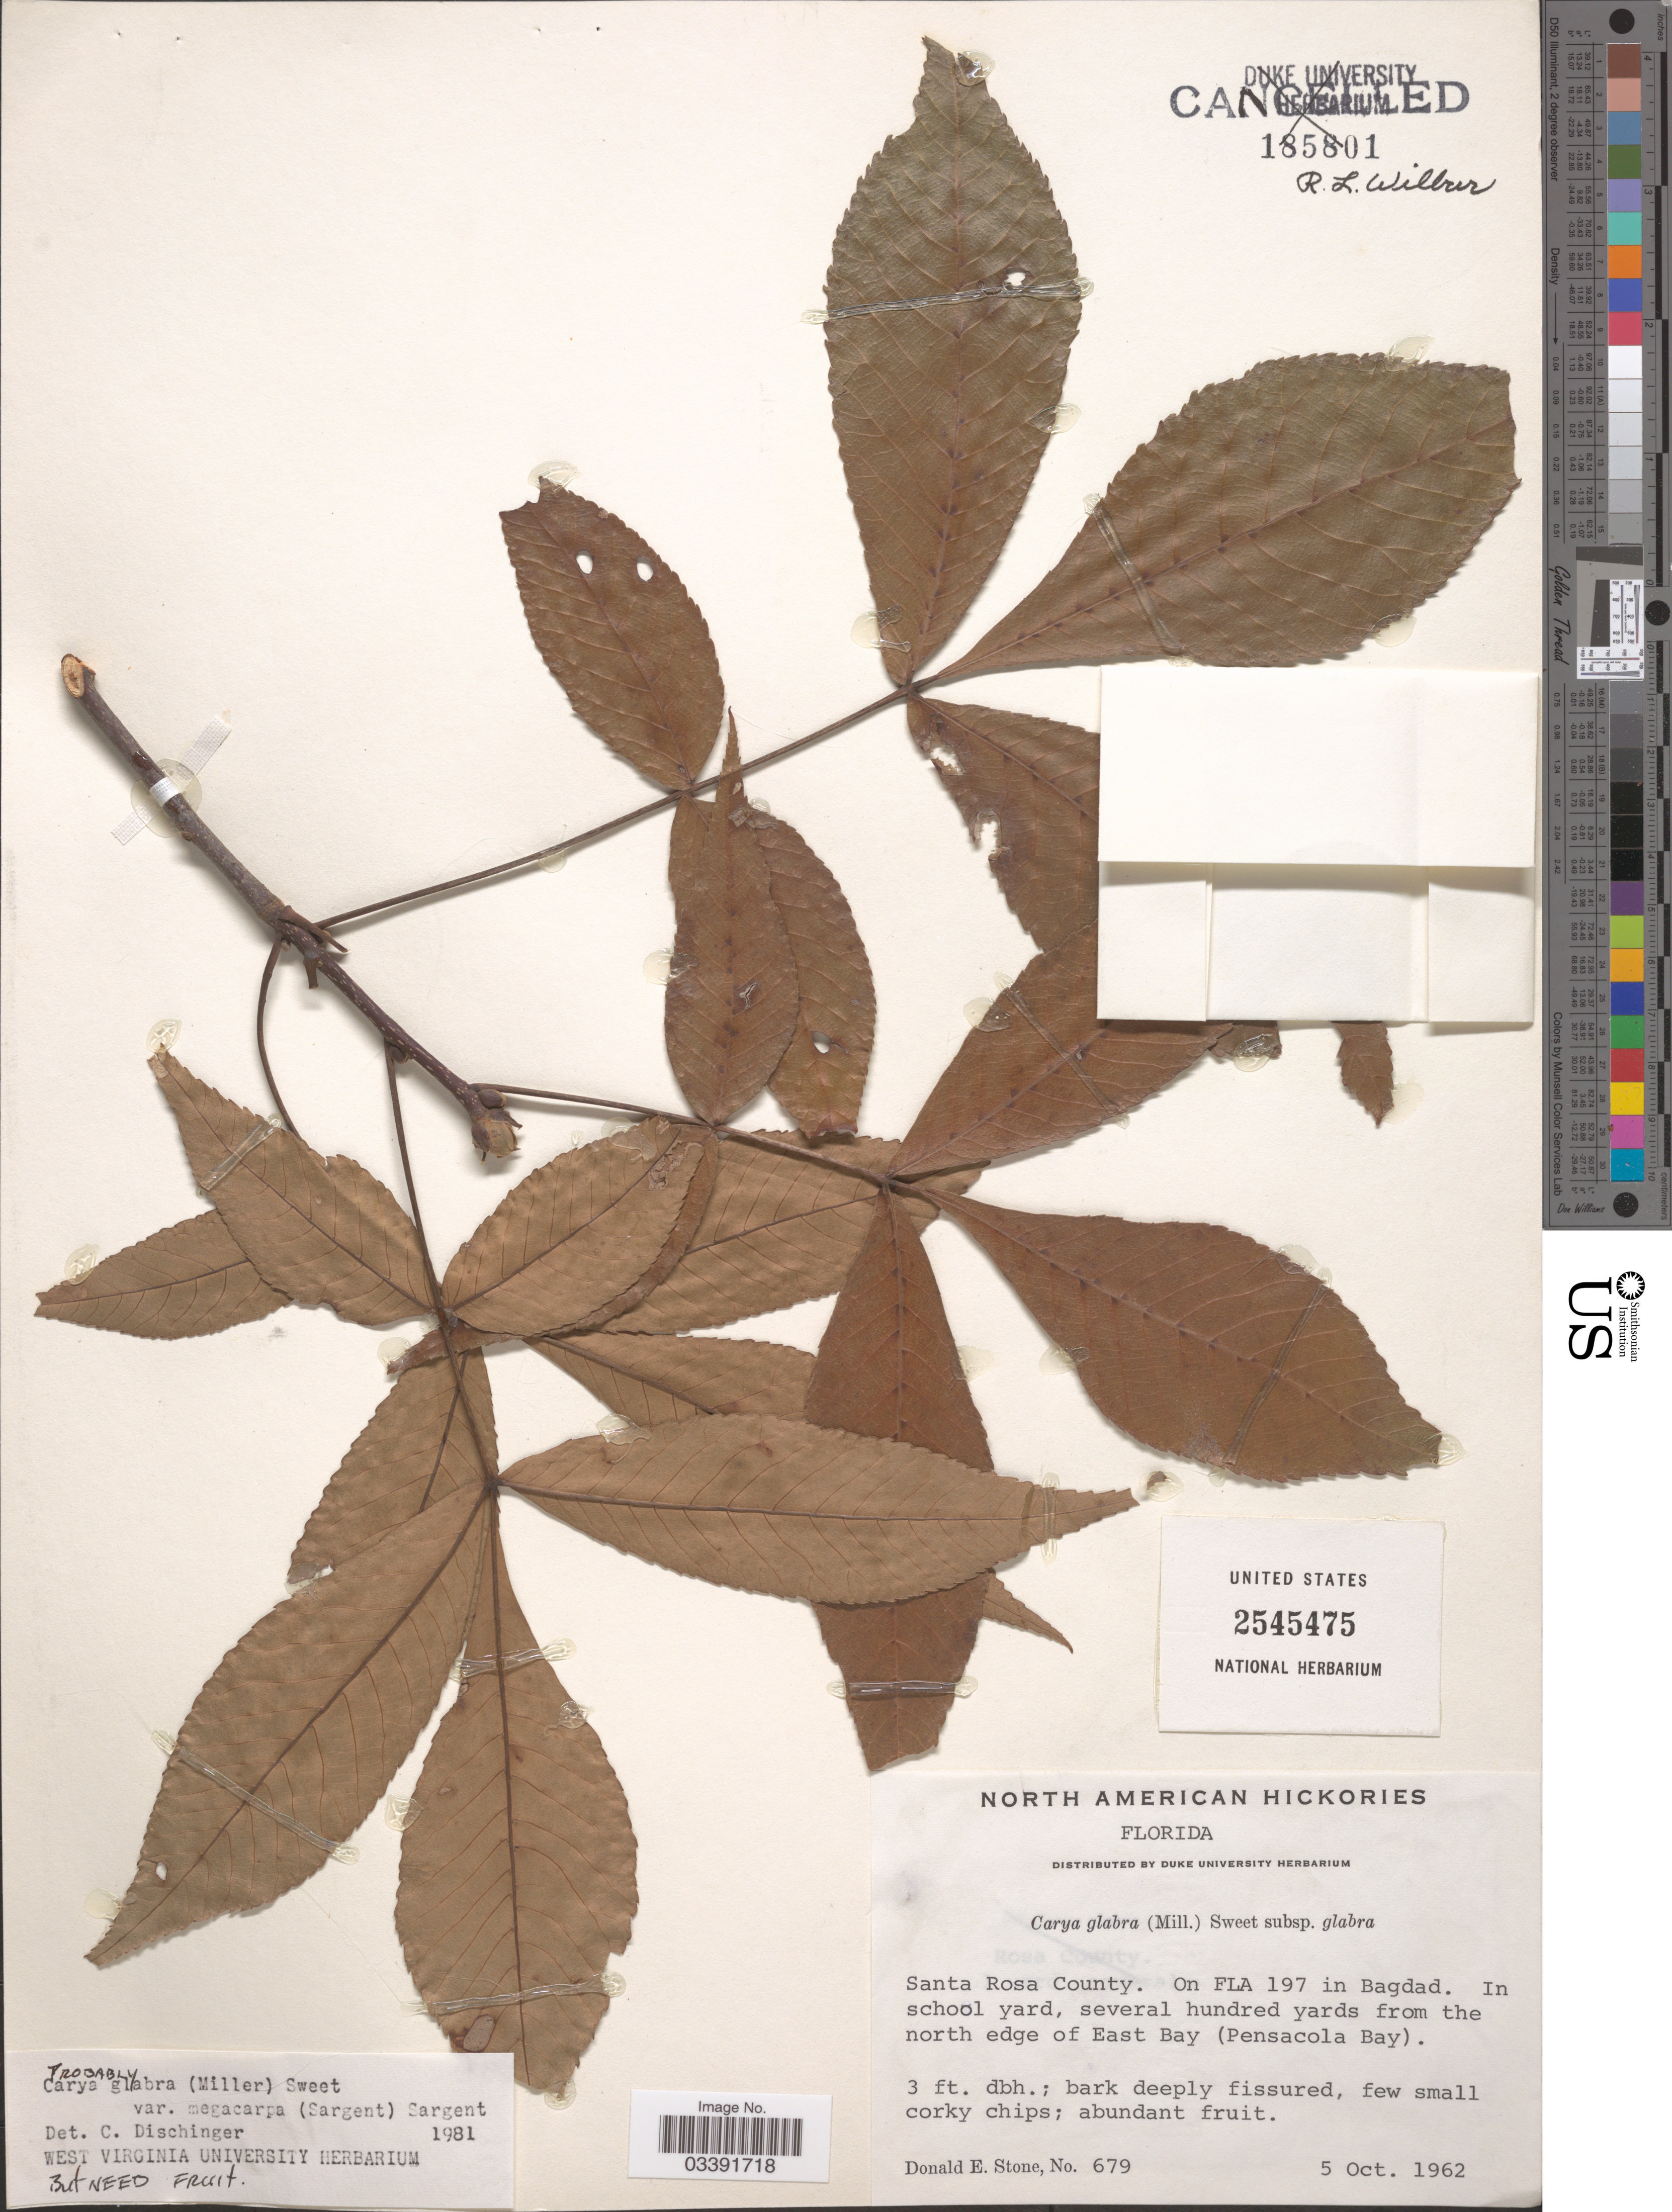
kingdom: Plantae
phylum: Tracheophyta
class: Magnoliopsida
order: Fagales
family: Juglandaceae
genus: Carya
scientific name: Carya glabra var. megacarpa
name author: (Sarg.) Sarg.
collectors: D. Stone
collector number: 679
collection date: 1962-10-05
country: United States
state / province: Florida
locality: Santa Rosa County. On FLA 197 in Bagdad. In school yard, several hundred yards from the north edge of East Bay (Pensacola Bay).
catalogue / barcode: US 2545475